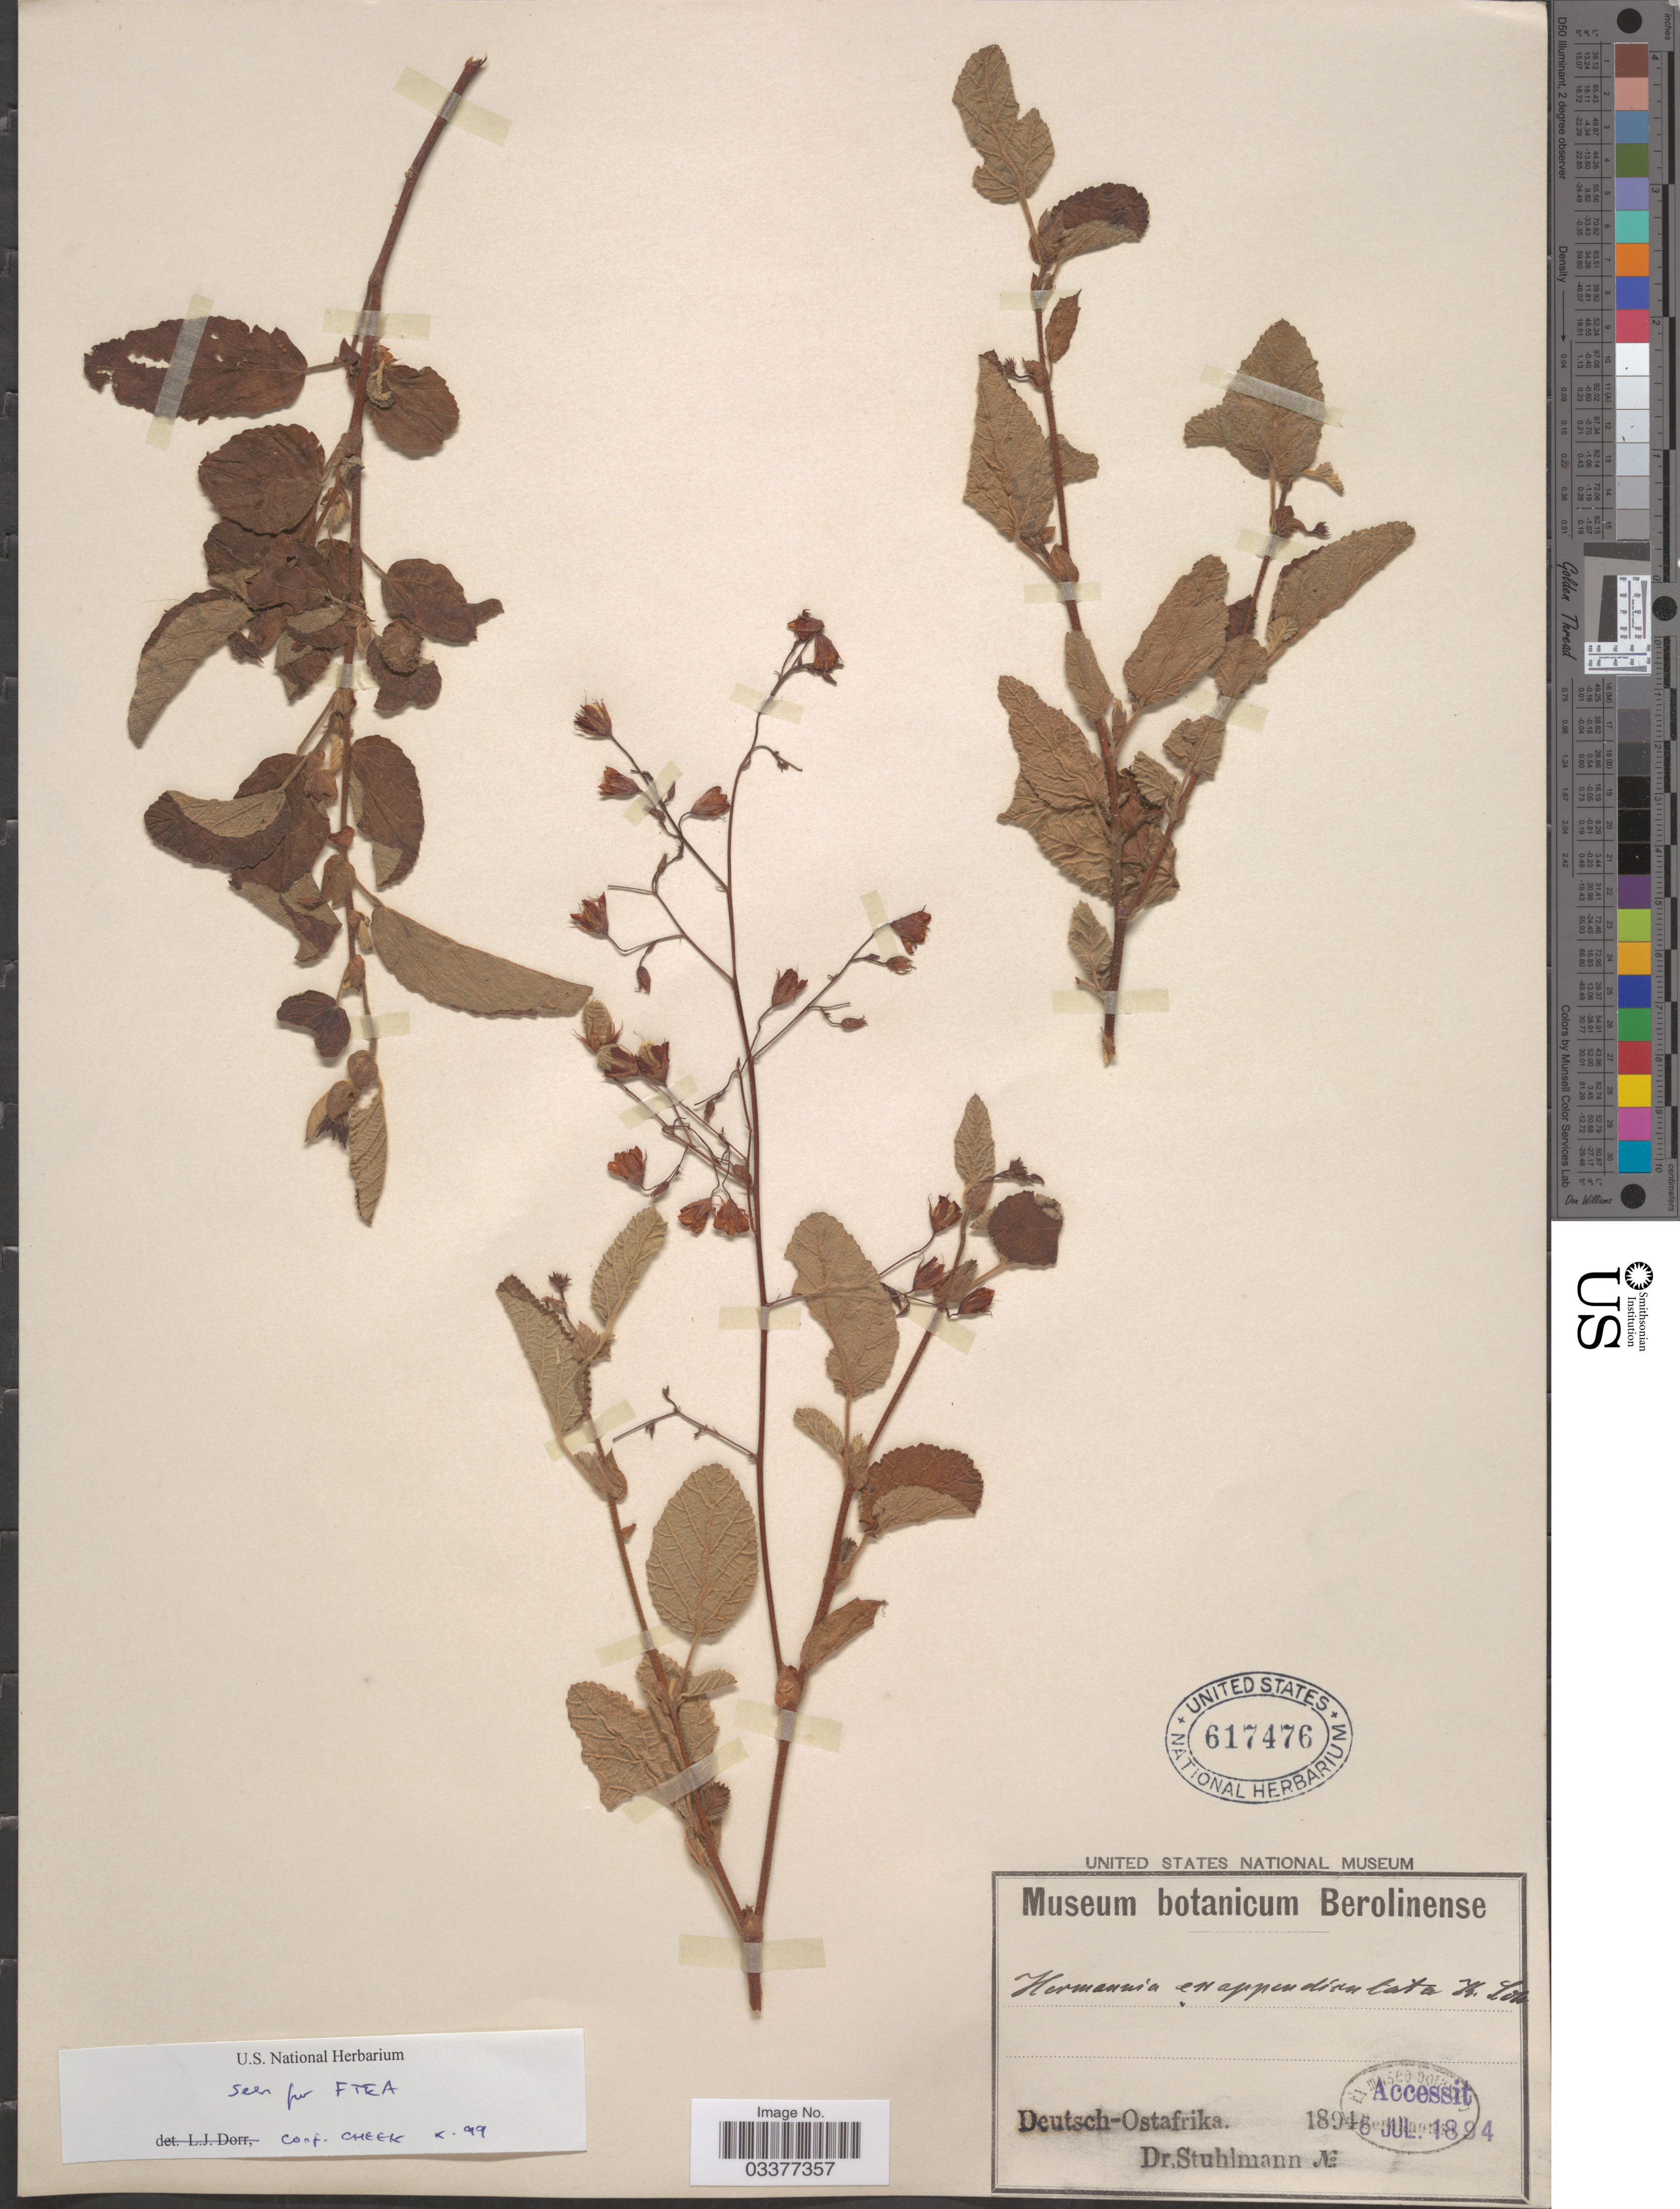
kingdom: Plantae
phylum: Tracheophyta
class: Magnoliopsida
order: Malvales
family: Malvaceae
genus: Hermannia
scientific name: Hermannia exappendiculata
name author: (Mast.) K. Schum.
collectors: -. Stuhlmann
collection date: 1894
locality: Deutsch-Ostafrika.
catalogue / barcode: US 617476